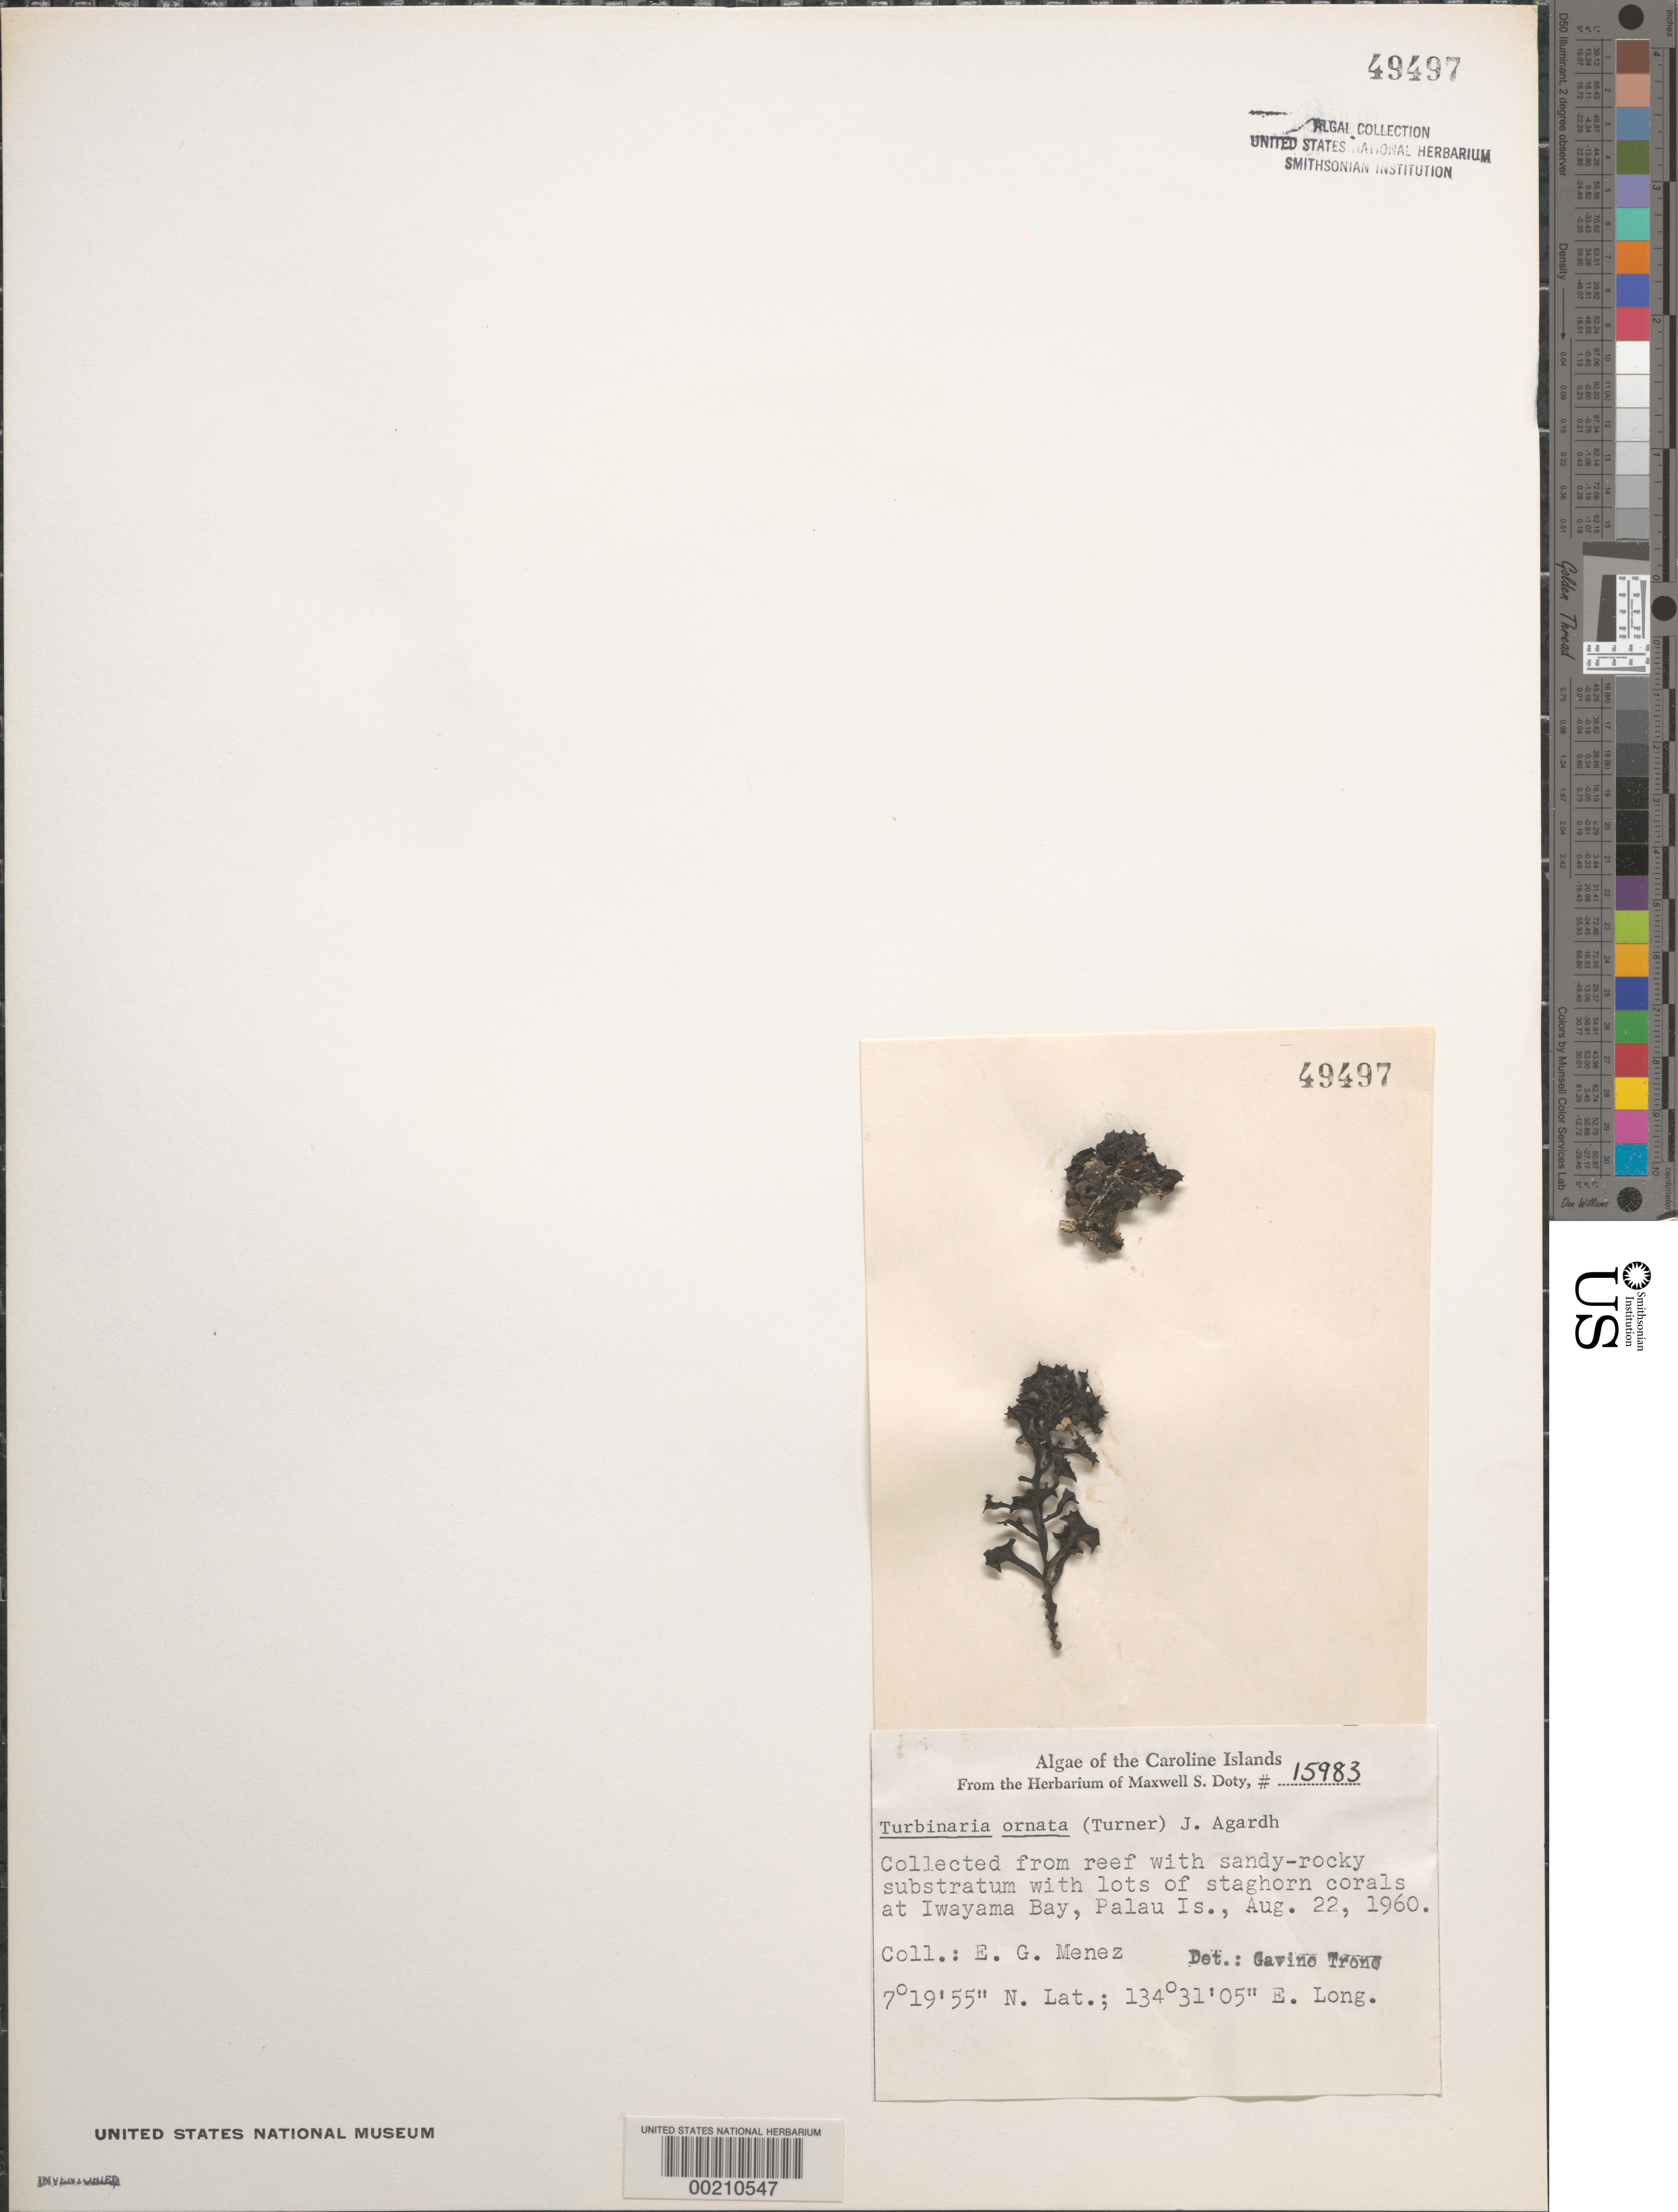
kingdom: Chromista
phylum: Ochrophyta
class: Phaeophyceae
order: Fucales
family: Sargassaceae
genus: Turbinaria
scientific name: Turbinaria ornata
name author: (Turner) J. Agardh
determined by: Trono, Gavino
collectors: Meñez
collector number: MSD 15983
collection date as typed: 22 Aug 1960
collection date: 1960-08-22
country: Palau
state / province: Koror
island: Oreor (Koror)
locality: Iwayama Bay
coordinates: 7 19' 55" N, 134 31' 05" E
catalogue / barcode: US 49497